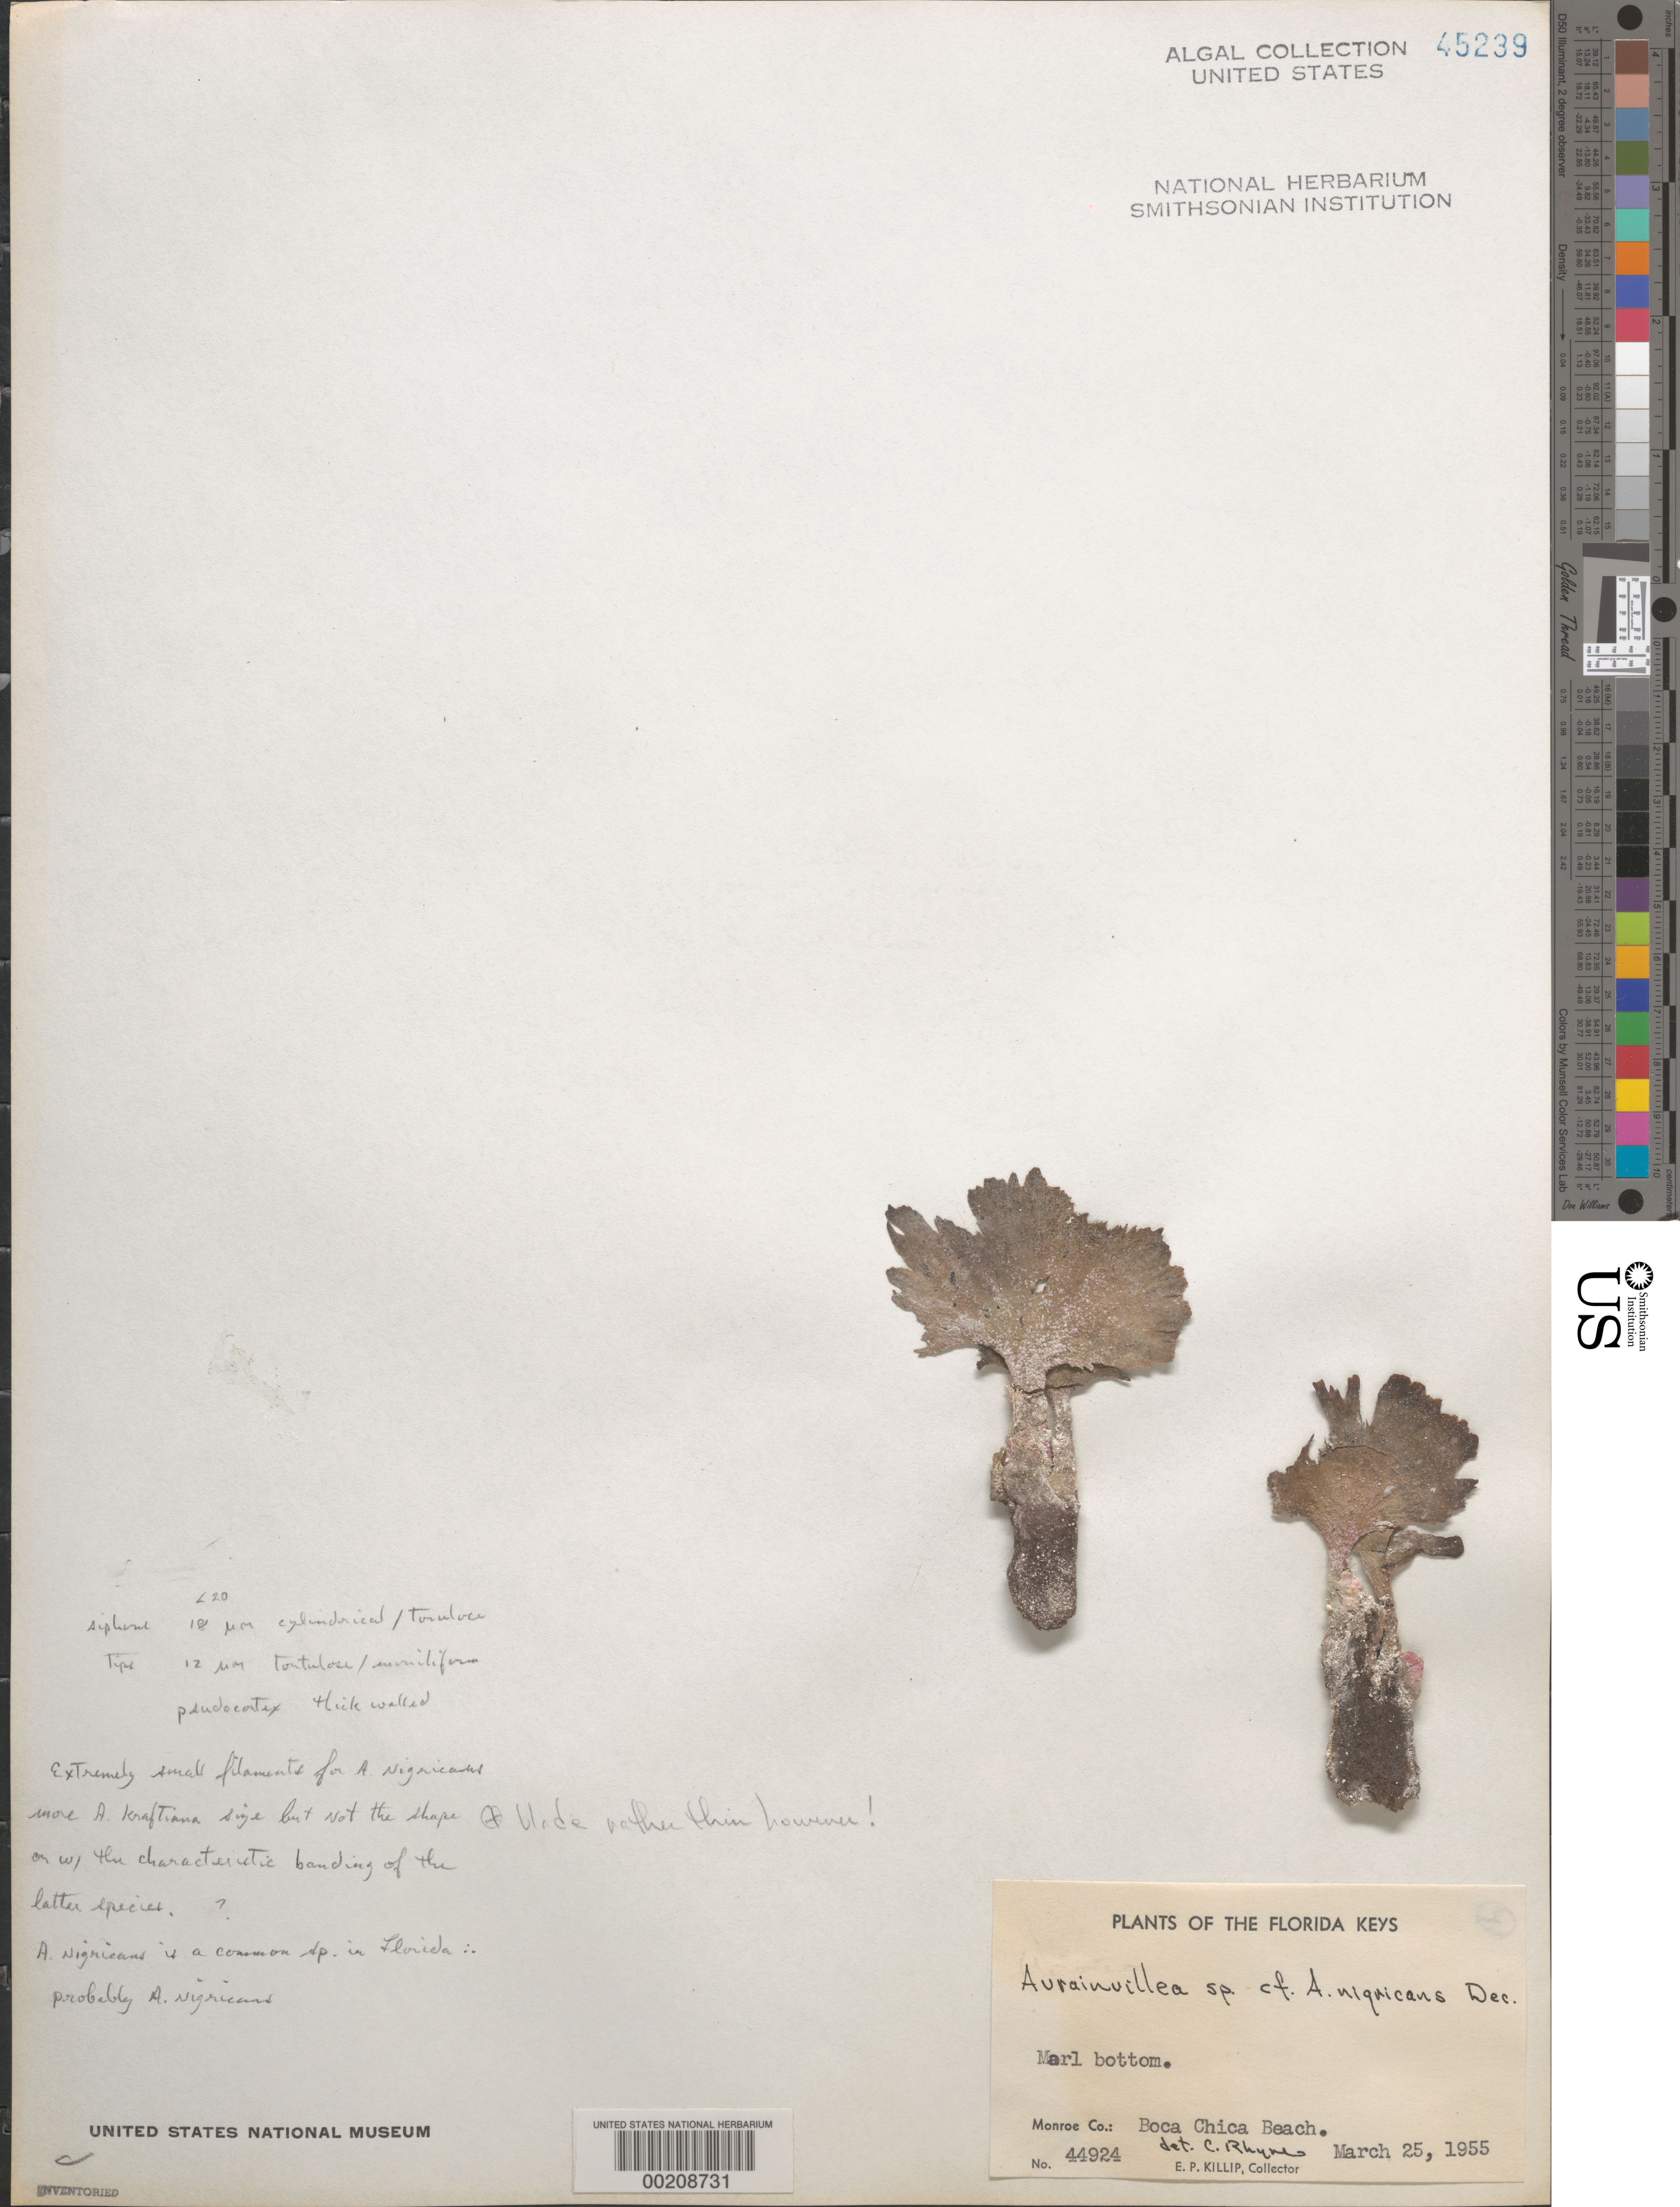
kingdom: Plantae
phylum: Chlorophyta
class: Ulvophyceae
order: Bryopsidales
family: Dichotomosiphonaceae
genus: Avrainvillea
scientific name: Avrainvillea nigricans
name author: Decne.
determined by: Rhyne, C. F.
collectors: E. P. Killip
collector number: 44924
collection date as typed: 25 Mar 1955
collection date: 1955-03-25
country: United States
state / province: Florida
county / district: Monroe County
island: Boca Chica Key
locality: Boca Chica Beach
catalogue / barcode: US 45239